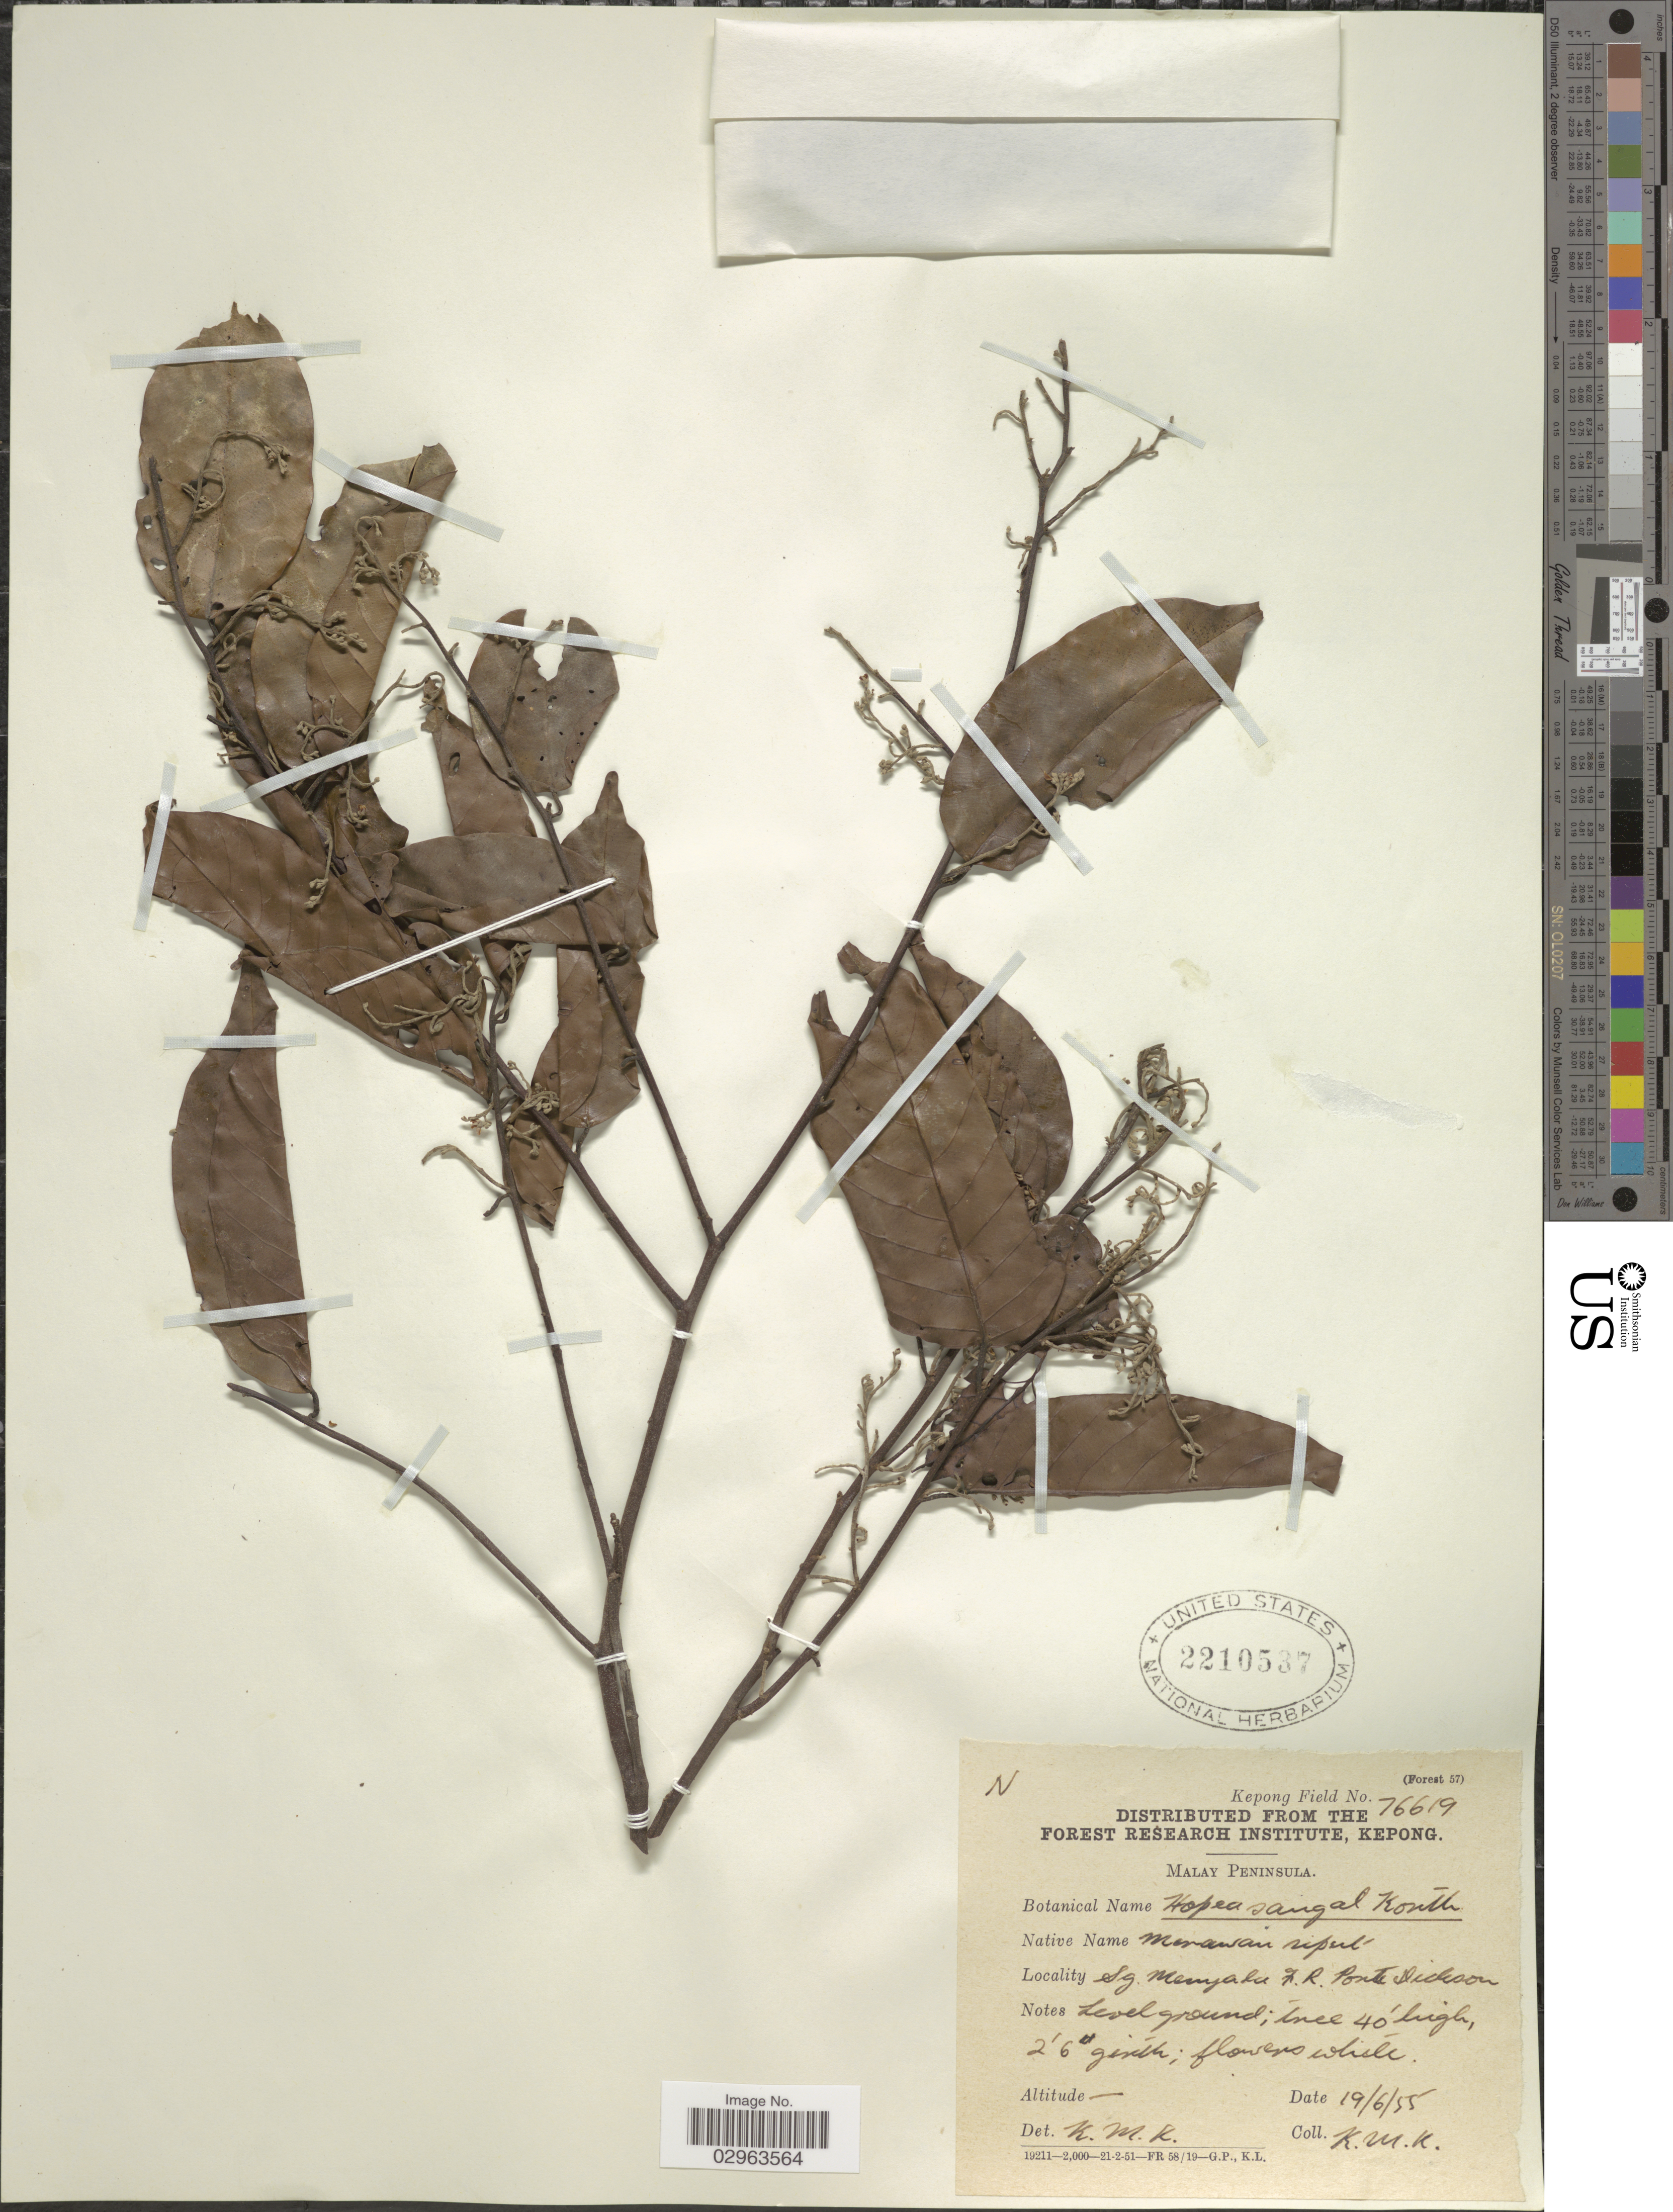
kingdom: Plantae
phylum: Tracheophyta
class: Magnoliopsida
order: Malvales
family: Dipterocarpaceae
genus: Hopea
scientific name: Hopea sangal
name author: Korth.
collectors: K. M. K.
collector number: Kepong Field? 76619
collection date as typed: Transcribed d/m/y: 19/6/55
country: Malaysia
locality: Malay Peninsula. Sg. Menyali [interpreted] F.R. Port Dickson.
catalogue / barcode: US 2210537